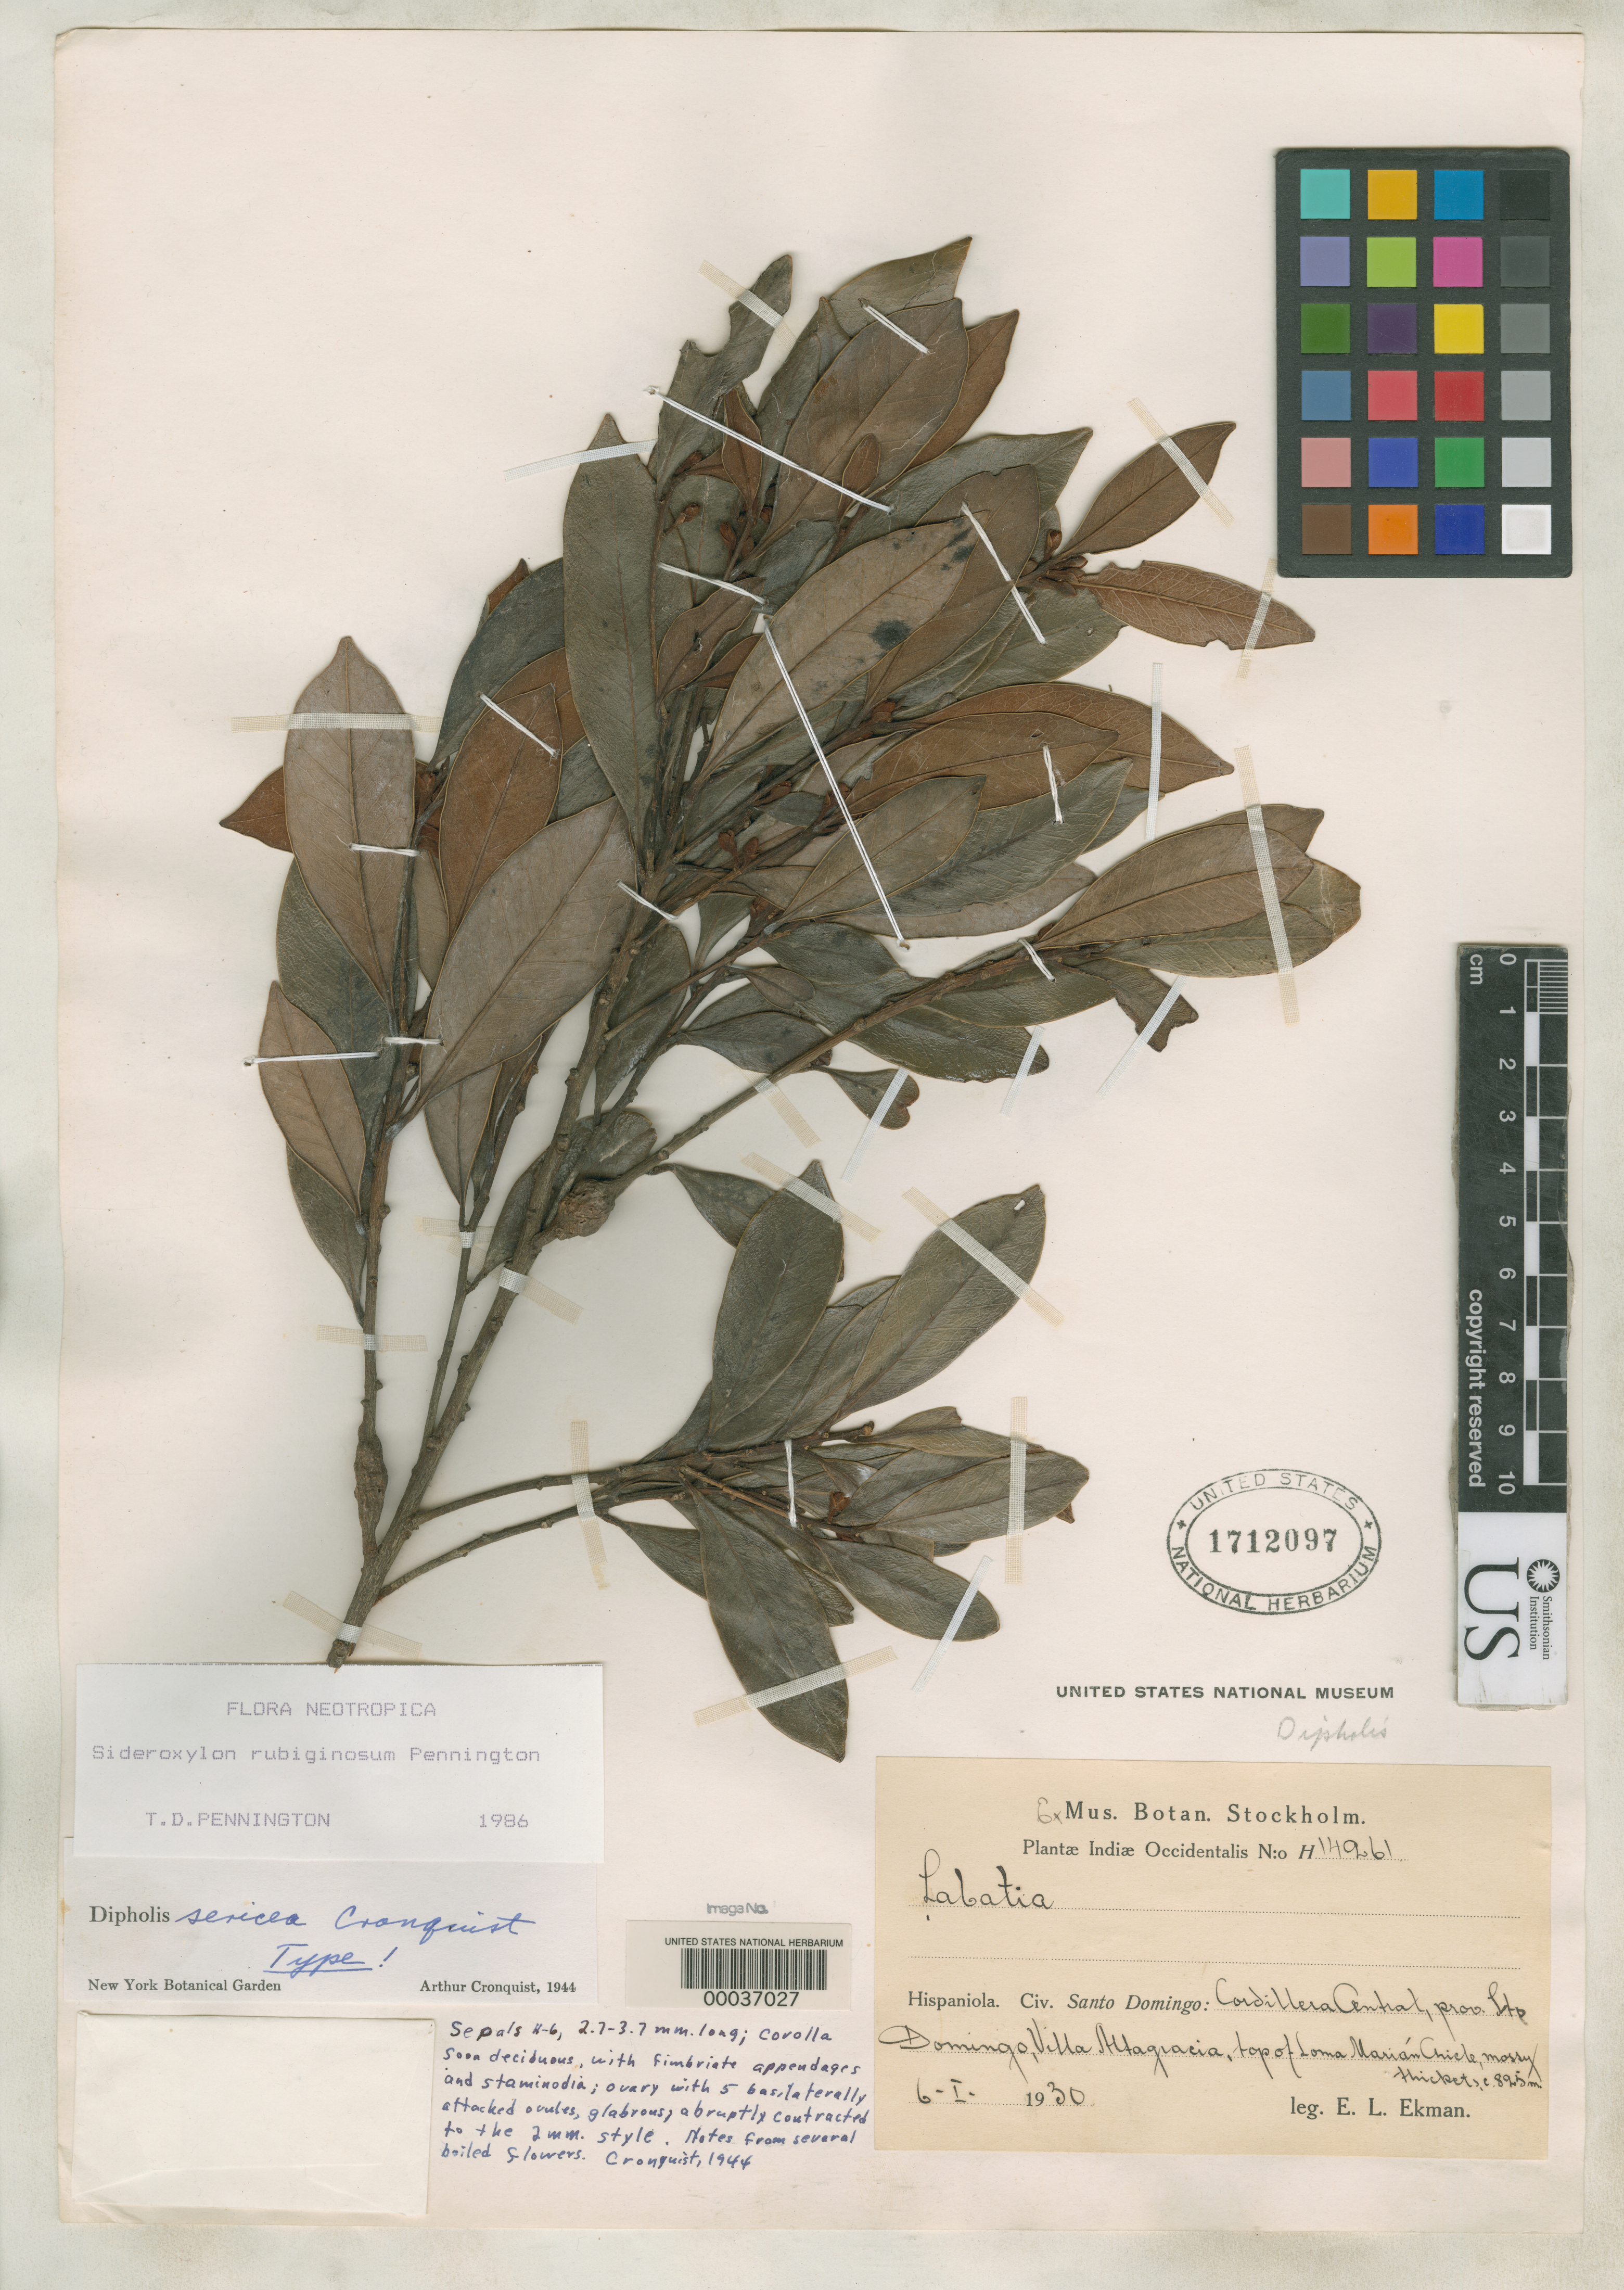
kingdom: Plantae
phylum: Tracheophyta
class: Magnoliopsida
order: Ericales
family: Sapotaceae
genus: Dipholis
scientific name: Dipholis sericea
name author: Cronq.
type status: Holotype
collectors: E. L. Ekman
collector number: H 14261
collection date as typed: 06 Jan 1930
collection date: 1930-01-06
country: Dominican Republic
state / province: Distrito Nacional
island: Hispaniola Island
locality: Cordillera central, Villa Atlagracia, top of Loma Marias, Santo Domingo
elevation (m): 895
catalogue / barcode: US 1712097